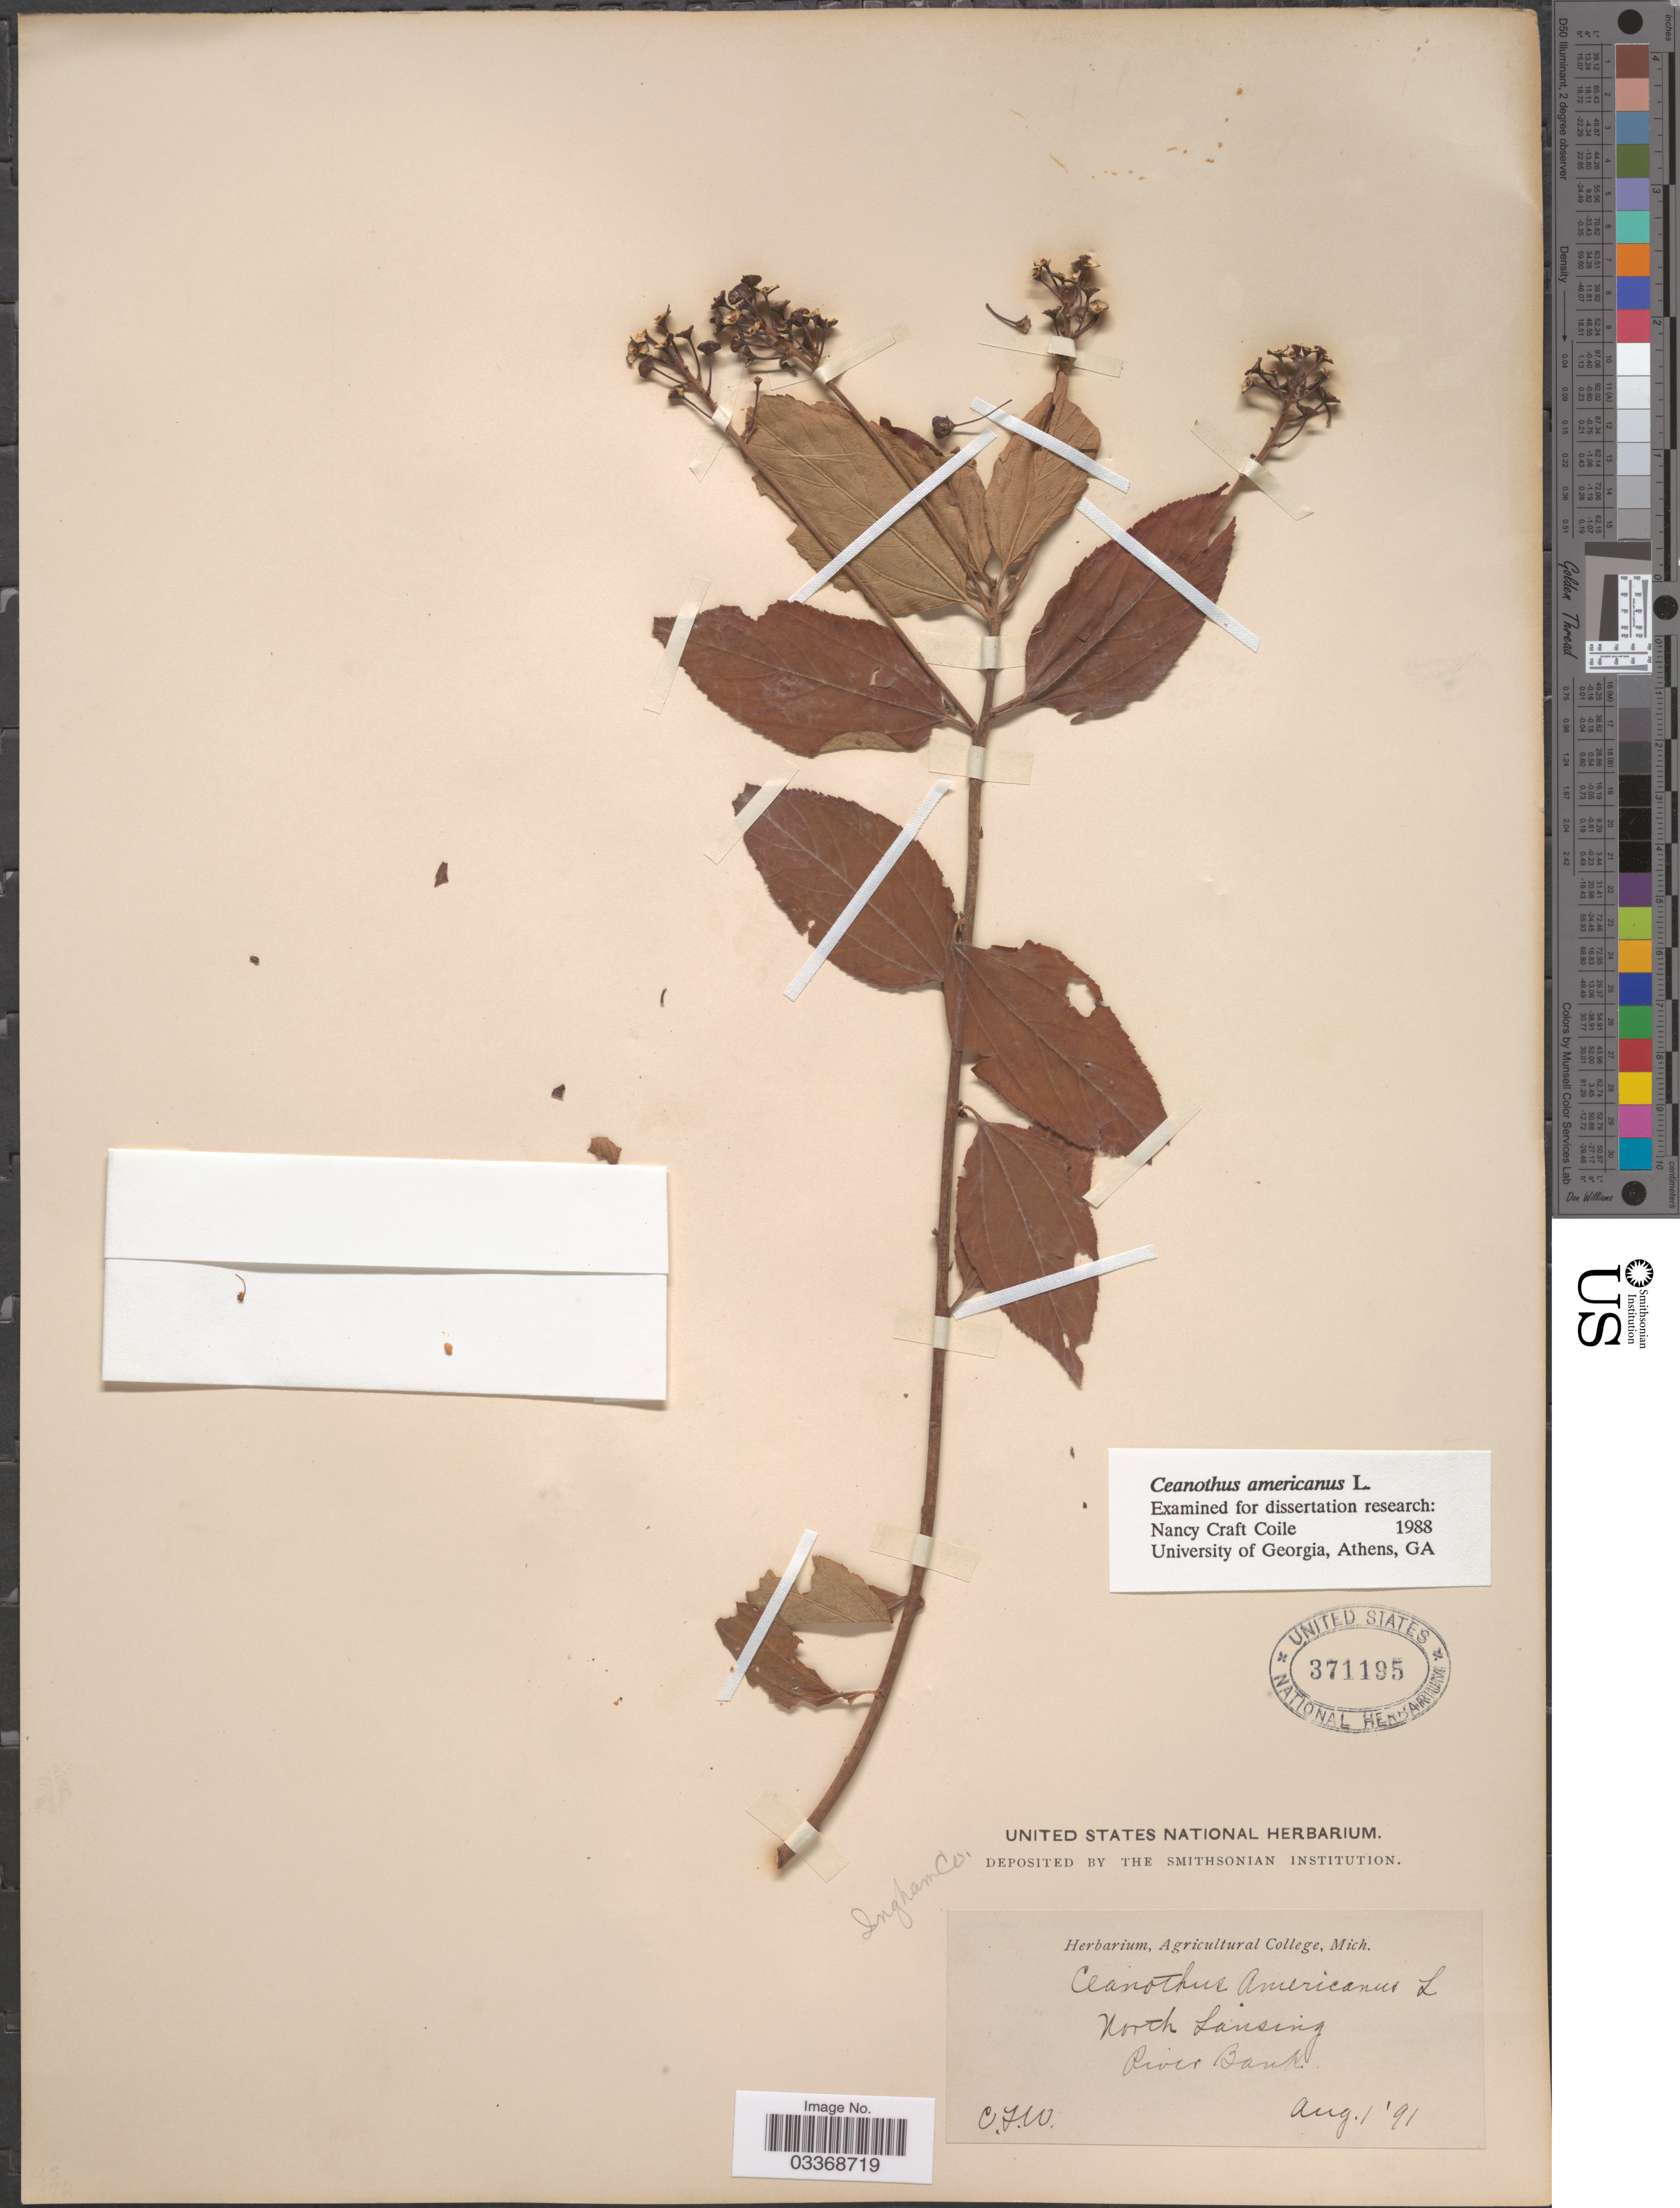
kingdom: Plantae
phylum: Tracheophyta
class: Magnoliopsida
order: Rosales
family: Rhamnaceae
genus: Ceanothus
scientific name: Ceanothus americanus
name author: L.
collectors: C. F. W.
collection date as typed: Transcribed d/m/y: 1/8/91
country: United States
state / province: Michigan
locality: Ingham Co., North Lansing. River Bank.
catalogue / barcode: US 371195